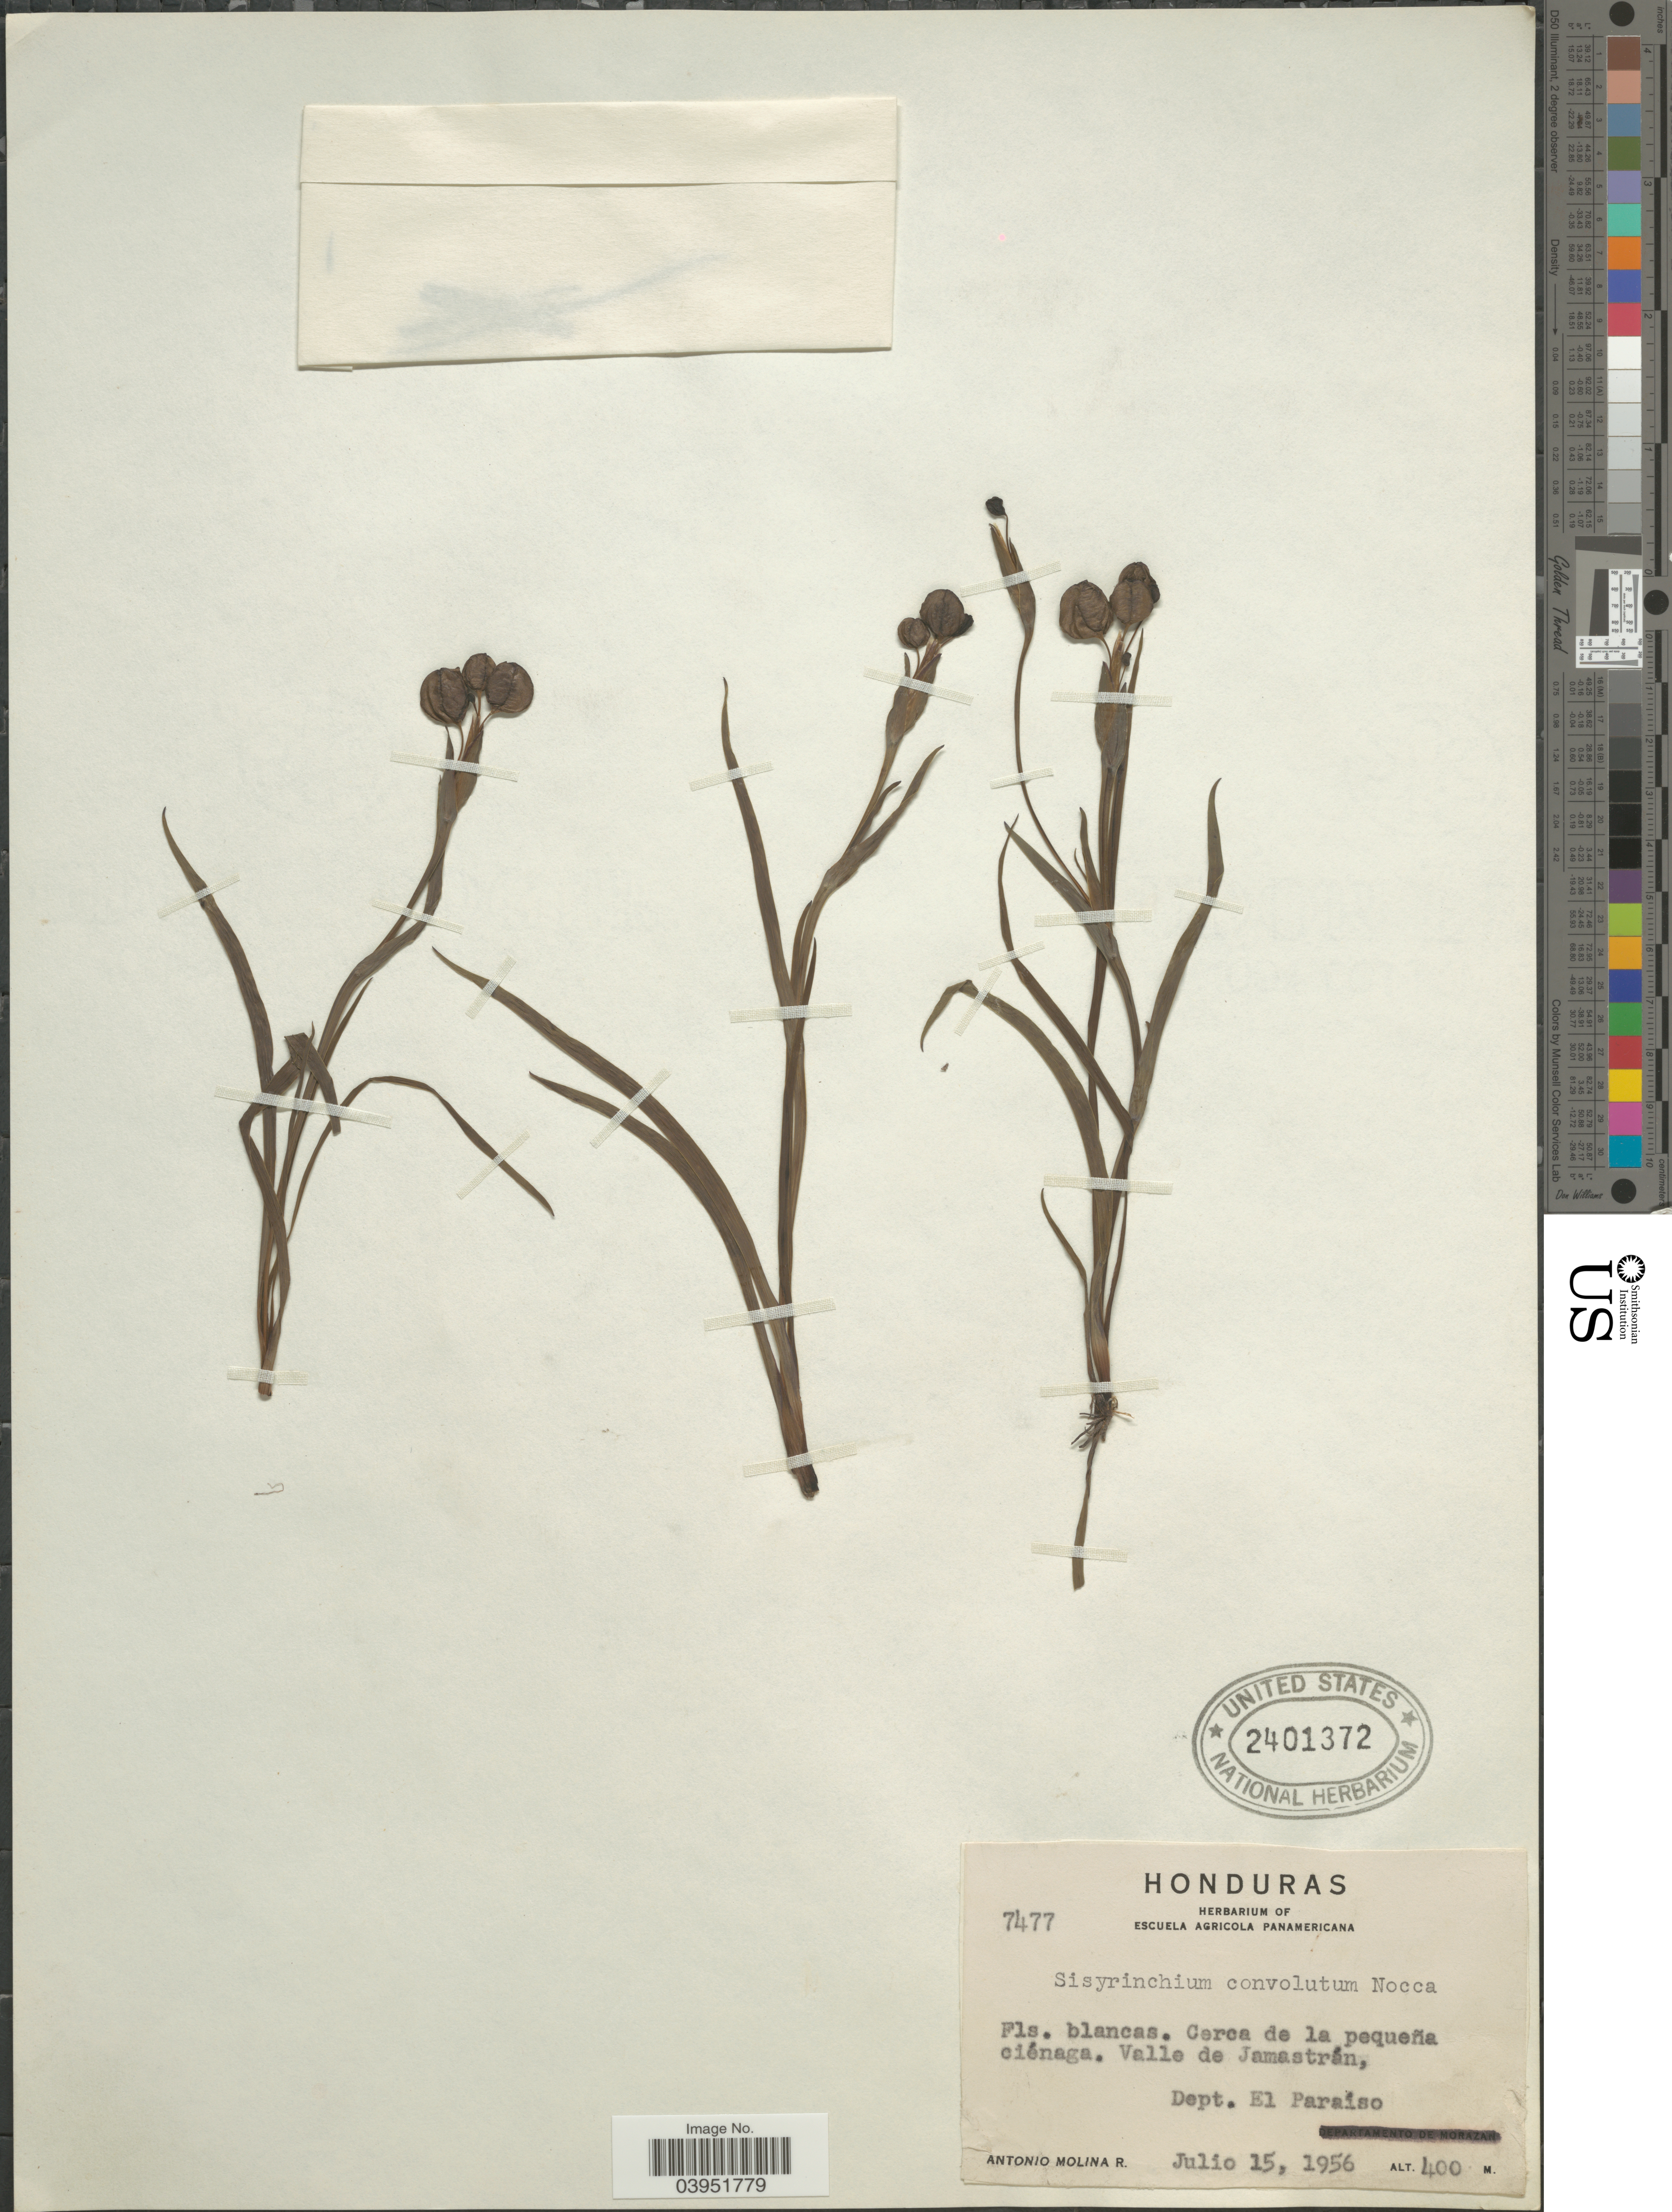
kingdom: Plantae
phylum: Tracheophyta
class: Liliopsida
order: Asparagales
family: Iridaceae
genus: Sisyrinchium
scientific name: Sisyrinchium convolutum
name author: Nocca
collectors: A. Molina R.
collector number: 7477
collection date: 1956-07-15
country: Honduras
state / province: El Paraiso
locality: Valle de Jamastrán, Dept. El Paraiso.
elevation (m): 400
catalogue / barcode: US 2401372